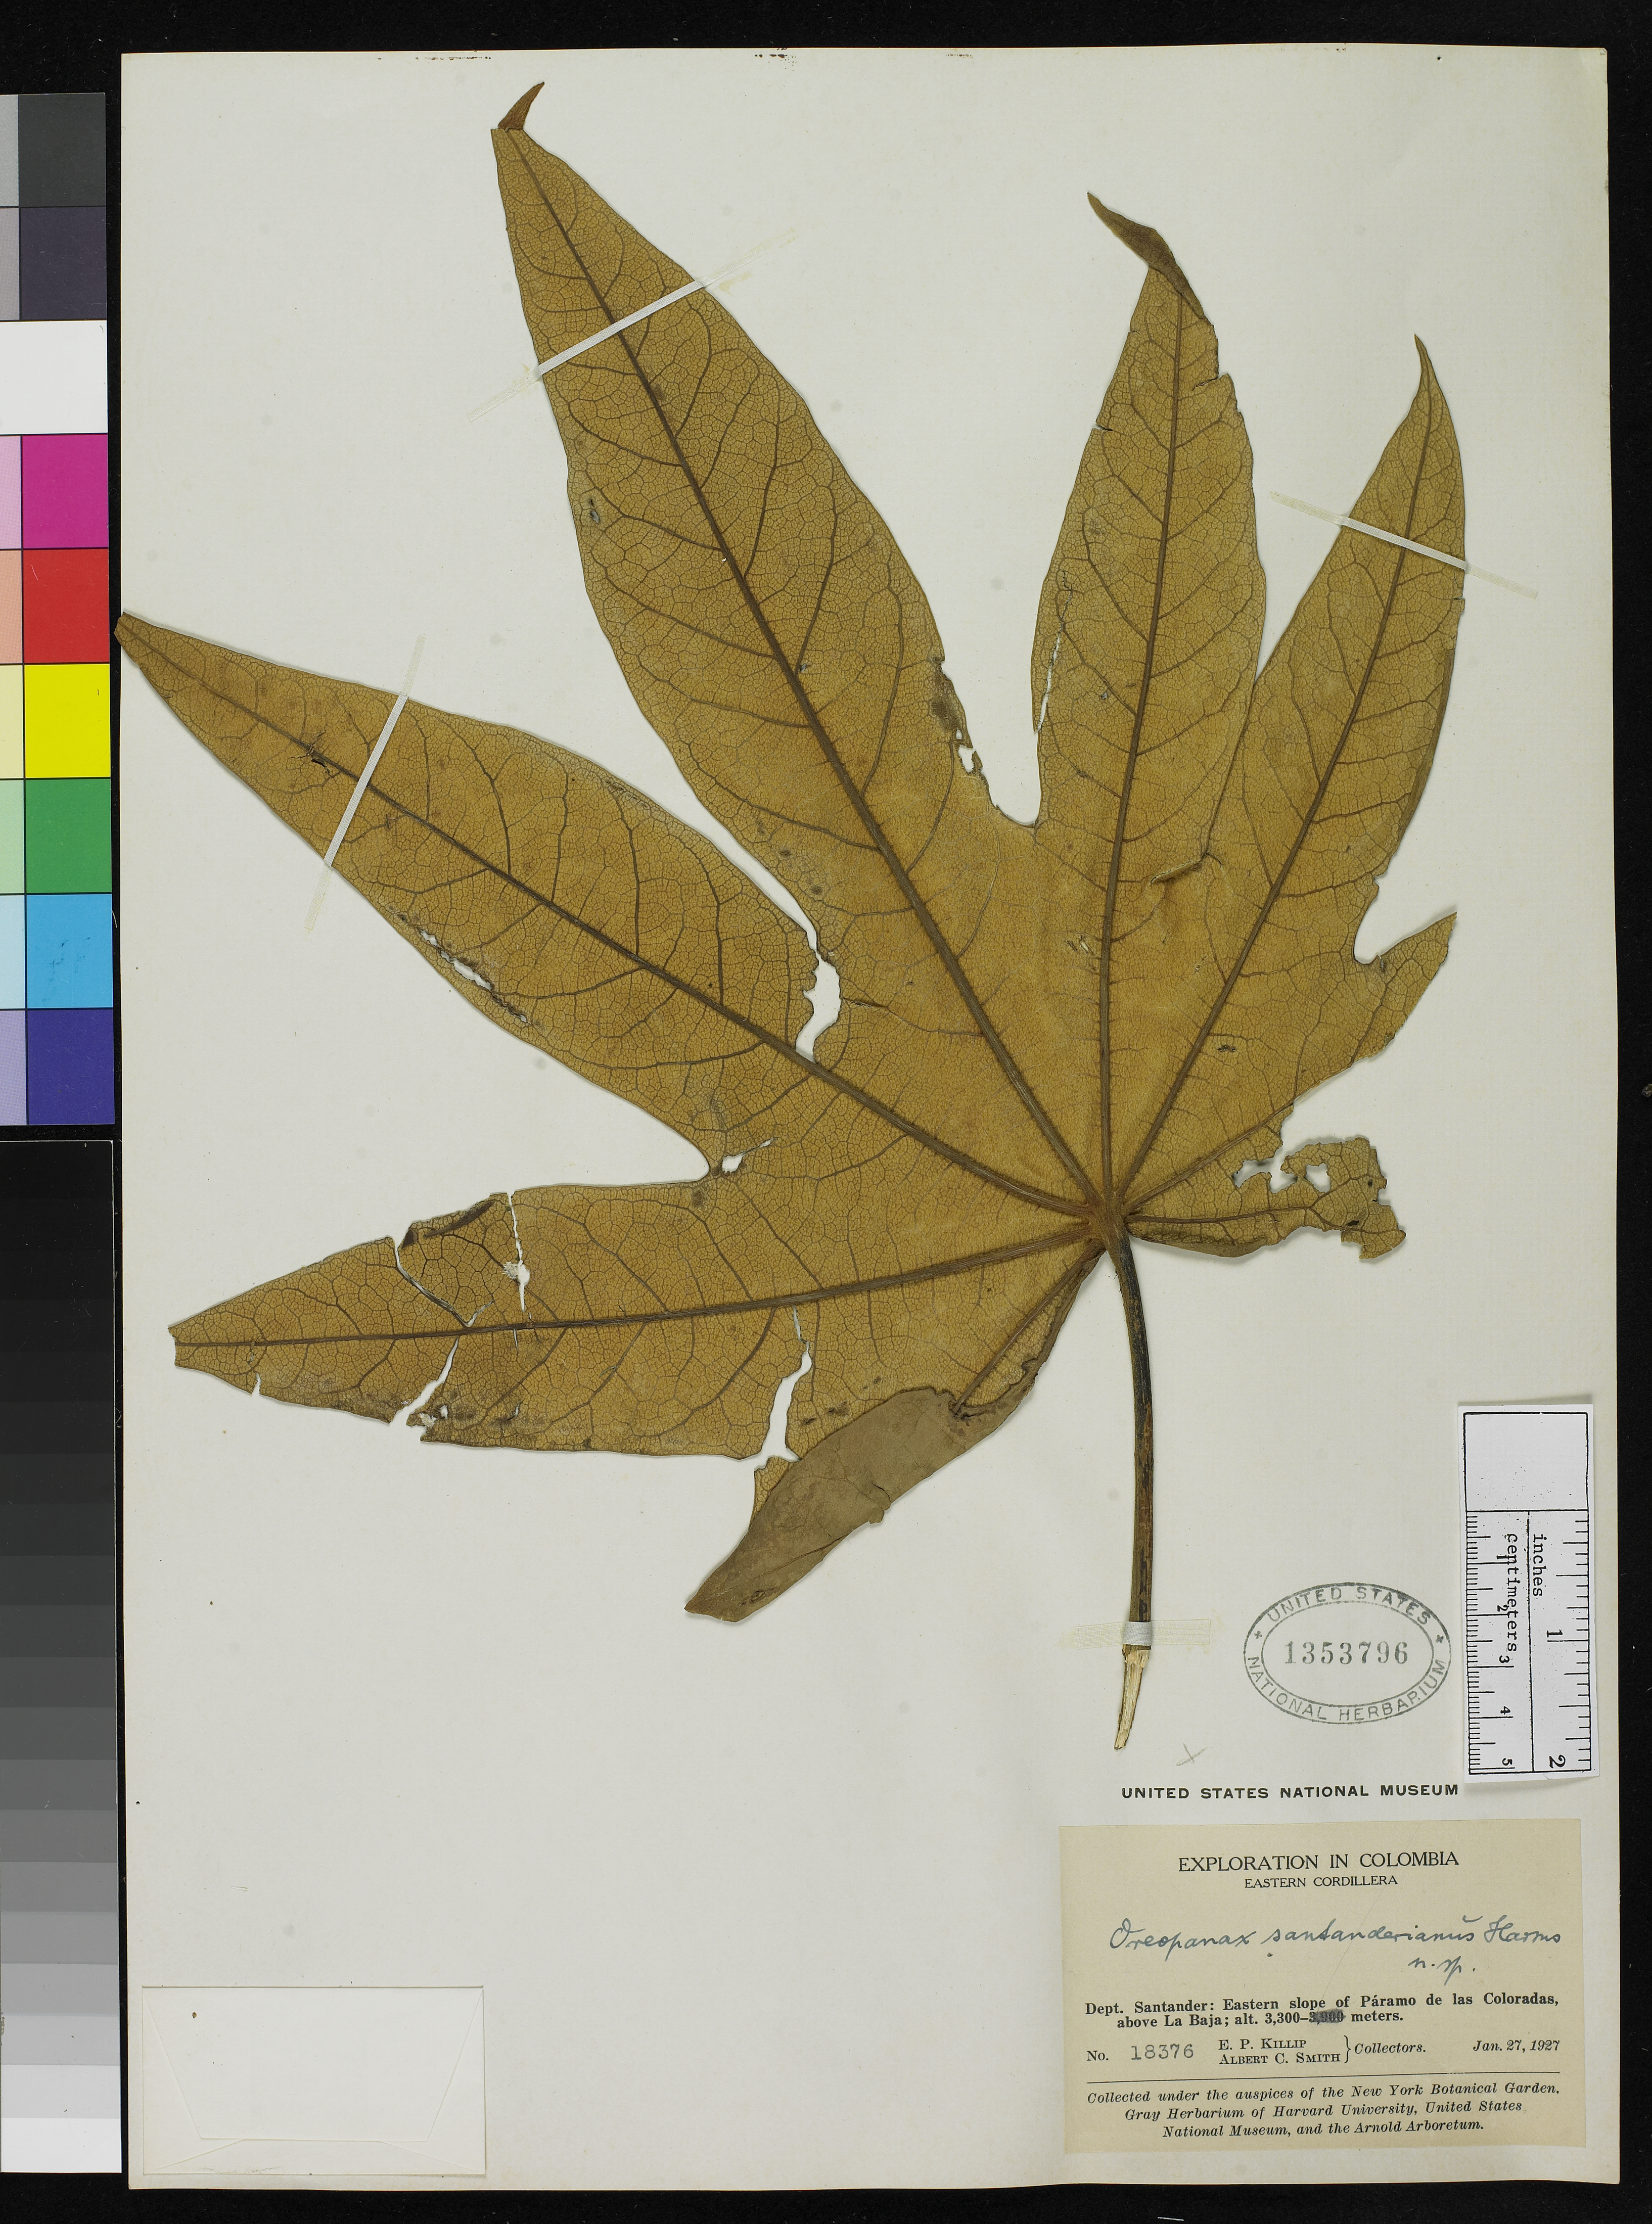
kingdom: Plantae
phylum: Tracheophyta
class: Magnoliopsida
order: Apiales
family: Araliaceae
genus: Oreopanax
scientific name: Oreopanax santanderianus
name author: Harms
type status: Holotype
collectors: E. P. Killip & A. C. Smith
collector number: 18376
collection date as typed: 27 Jan 1927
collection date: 1927-01-27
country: Colombia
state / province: Santander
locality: Paramo de Las Coloradas, above La Baja.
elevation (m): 3300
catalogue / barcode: US 1353796